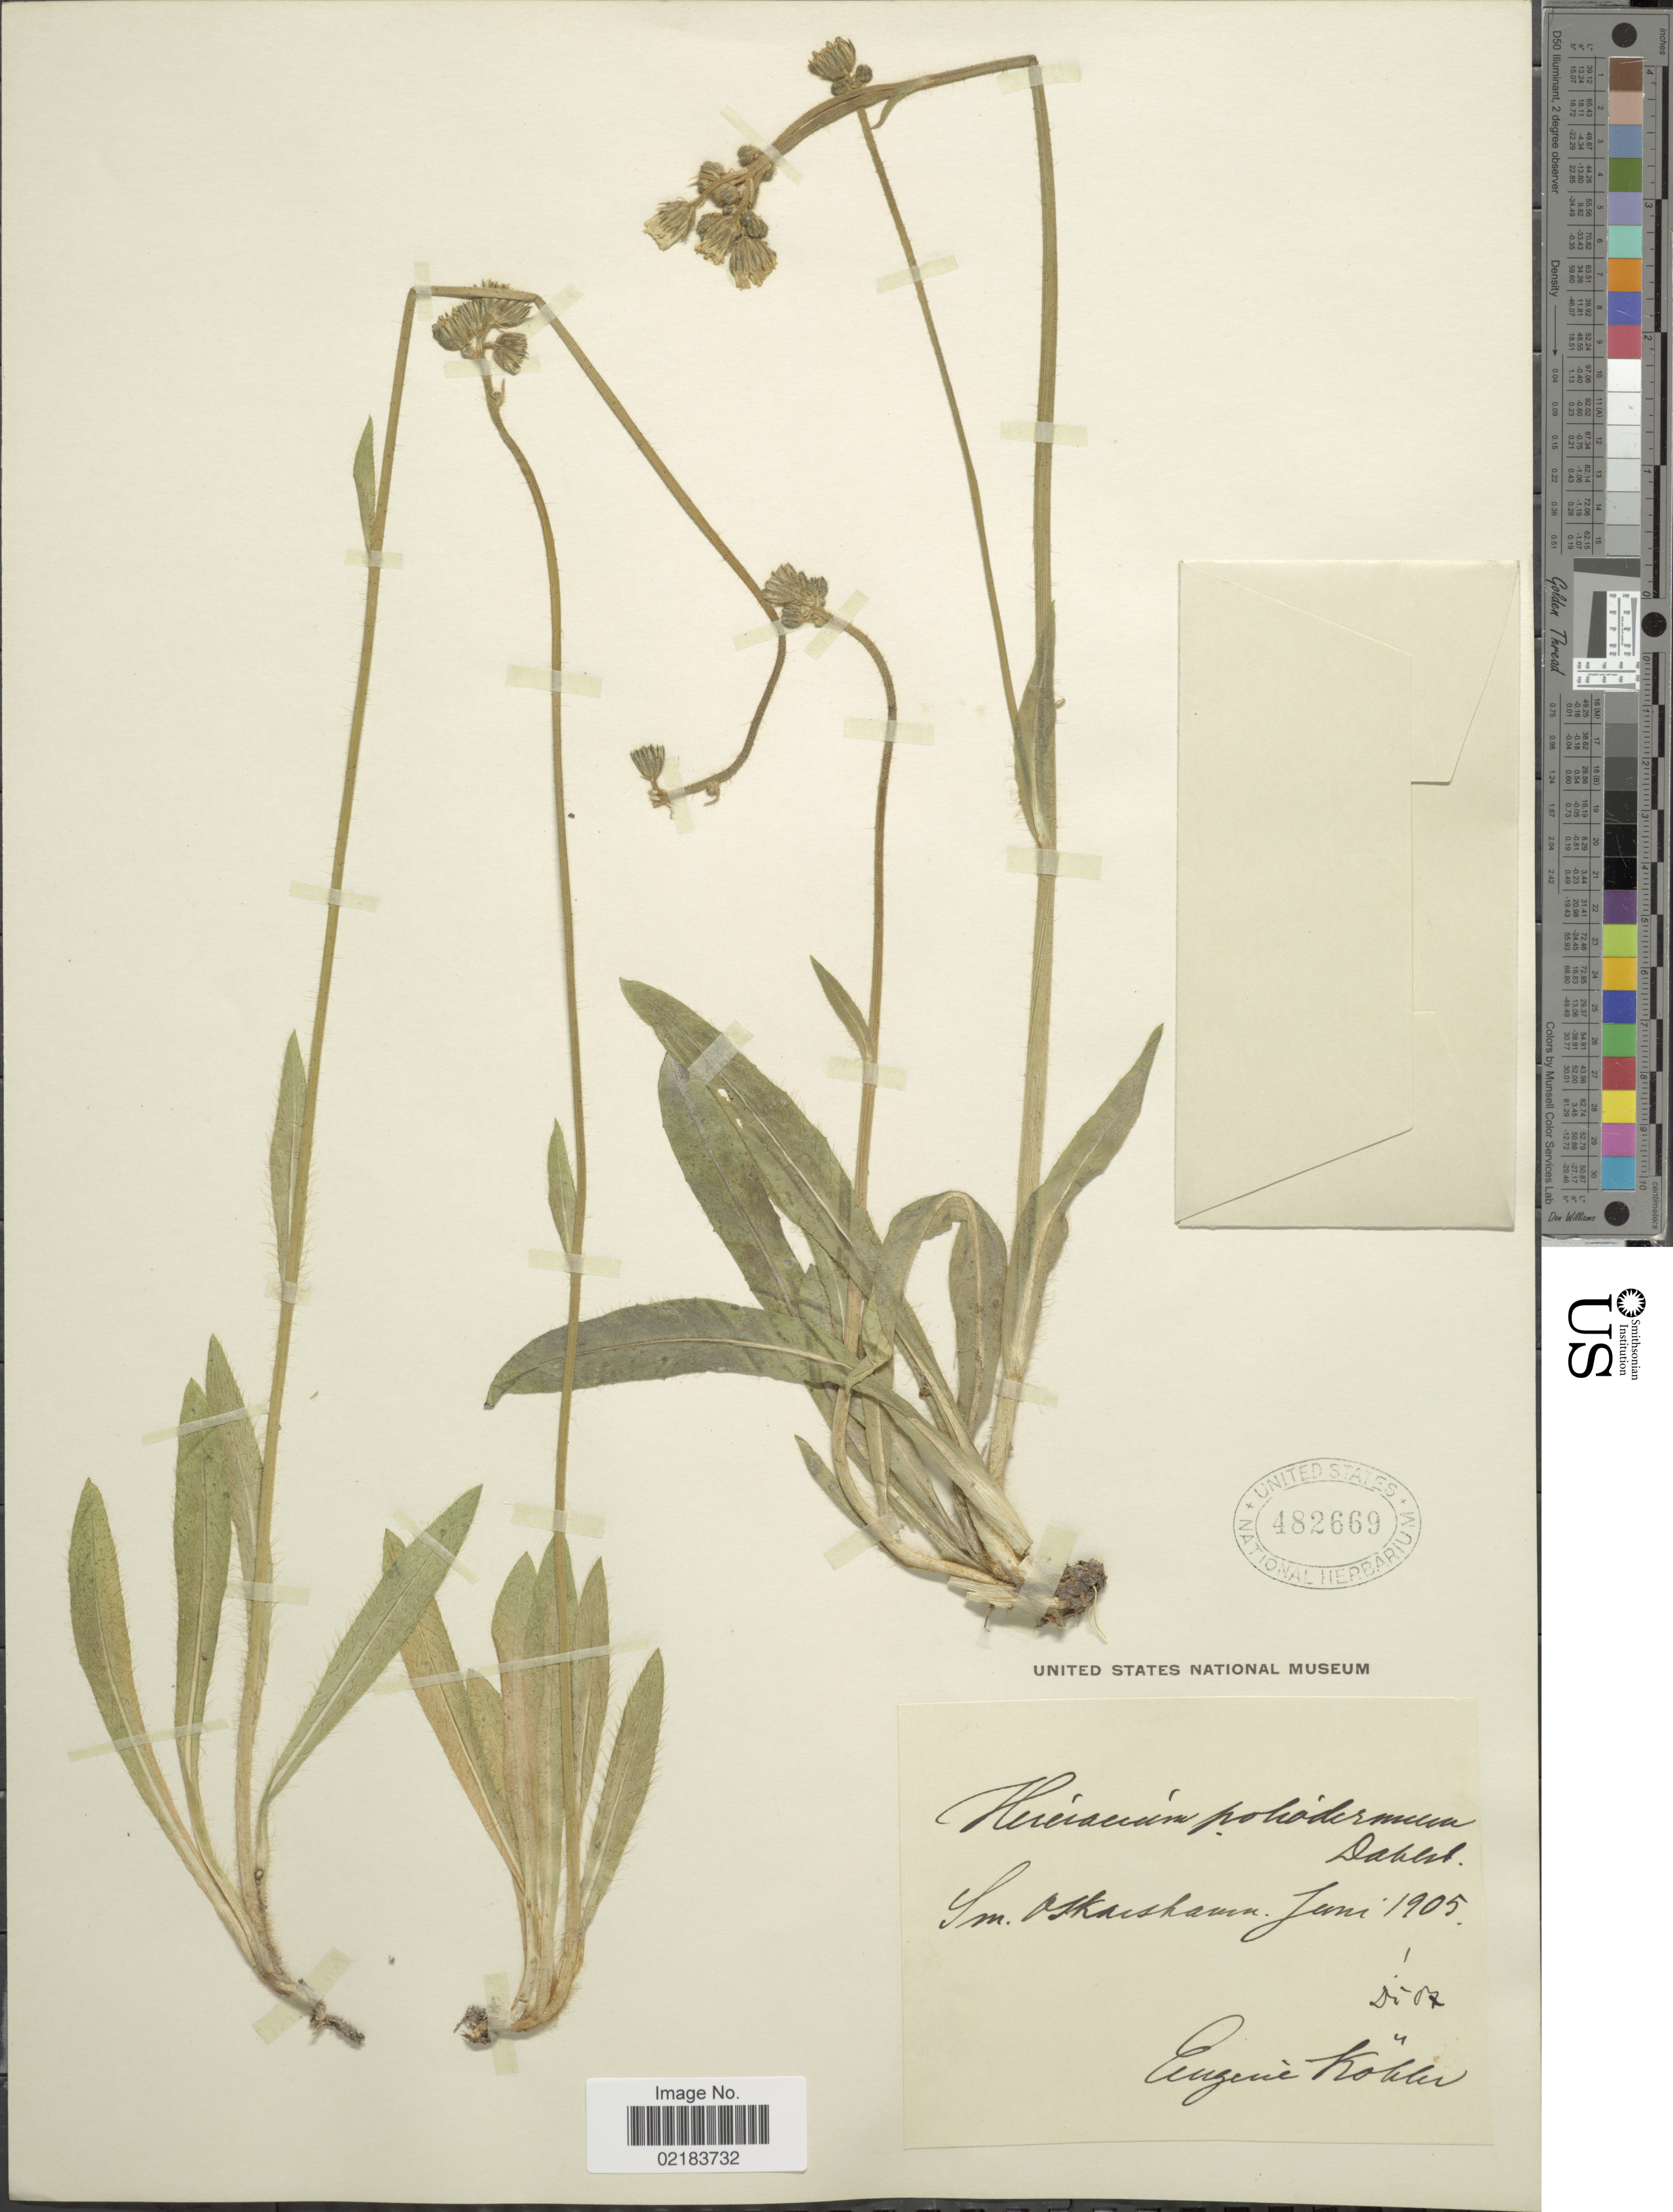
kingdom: Plantae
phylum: Tracheophyta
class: Magnoliopsida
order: Asterales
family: Asteraceae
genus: Pilosella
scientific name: Pilosella polioderma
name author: (Dahlst.) Soják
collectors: E. Kohler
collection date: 1905-06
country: Sweden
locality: Sm. Oskarshamn.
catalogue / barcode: US 482669